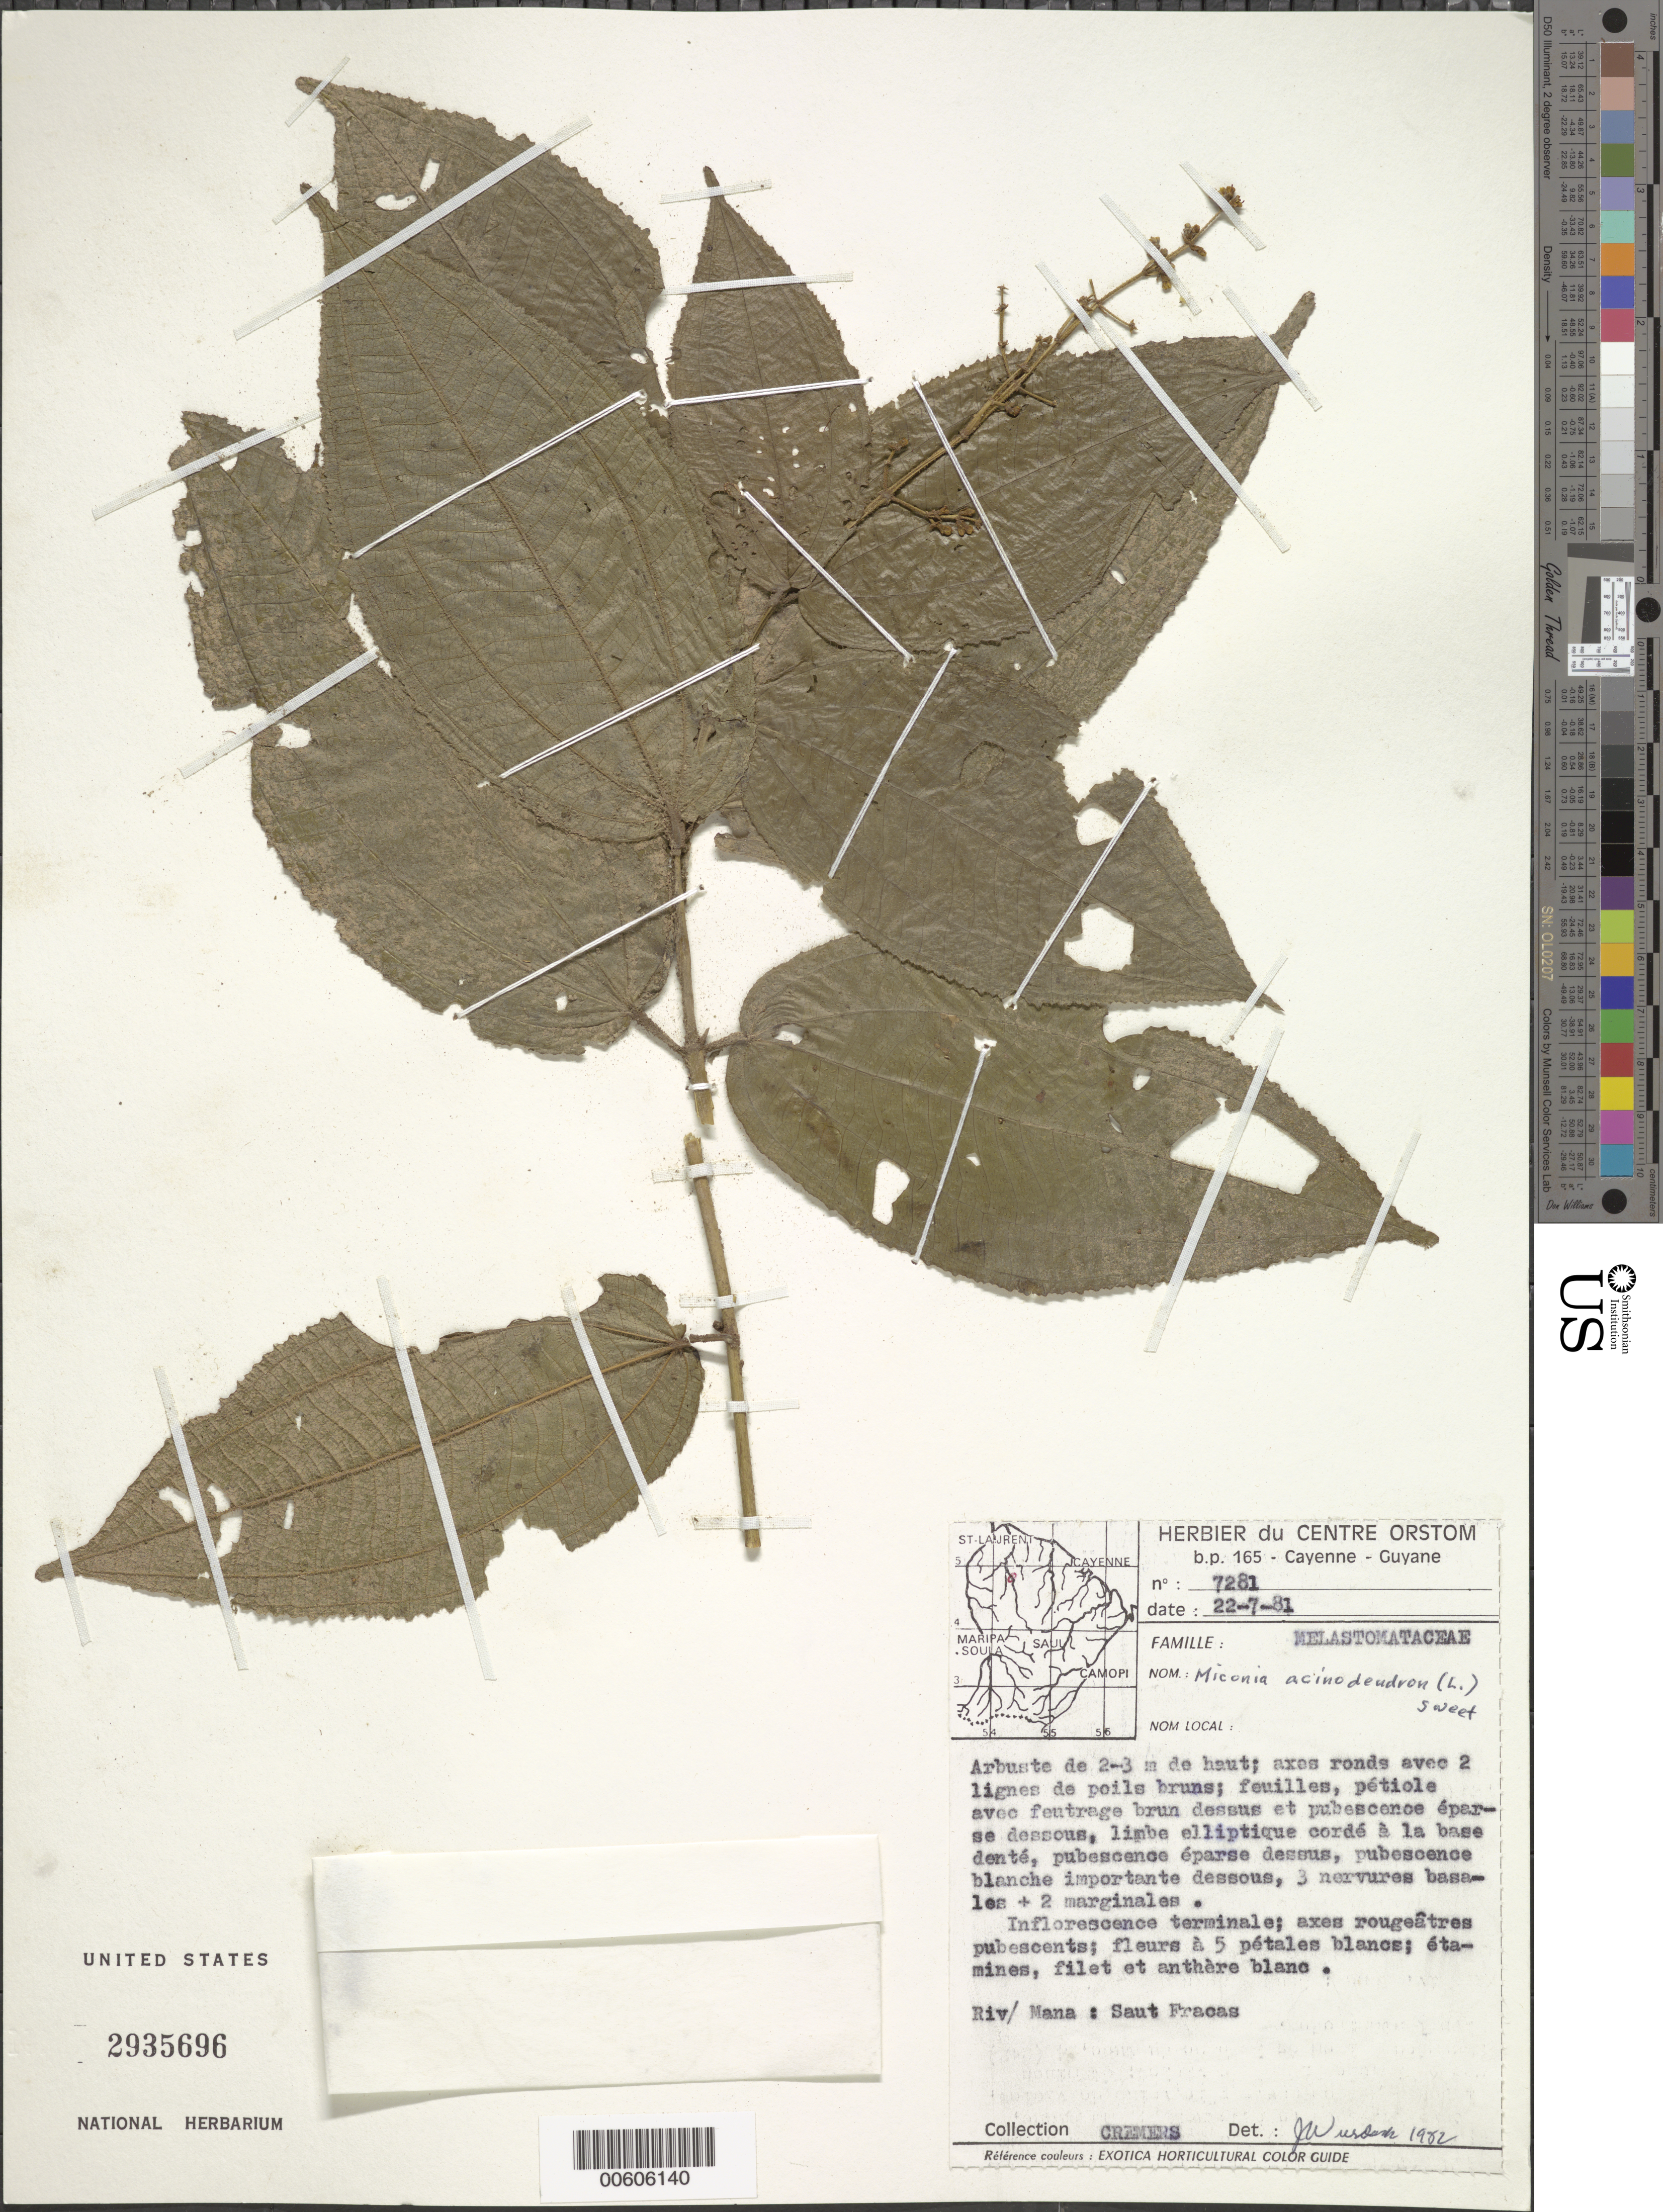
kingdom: Plantae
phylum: Tracheophyta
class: Magnoliopsida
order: Myrtales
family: Melastomataceae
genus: Miconia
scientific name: Miconia acinodendron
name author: (L.) Sweet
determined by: Wurdack, John J., (US), US (UNITED STATES)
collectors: G. Cremers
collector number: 7281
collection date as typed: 22-Jul-81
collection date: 1981-07-22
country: French Guiana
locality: Rivière Mana, Saut Fracas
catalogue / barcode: US 2935696